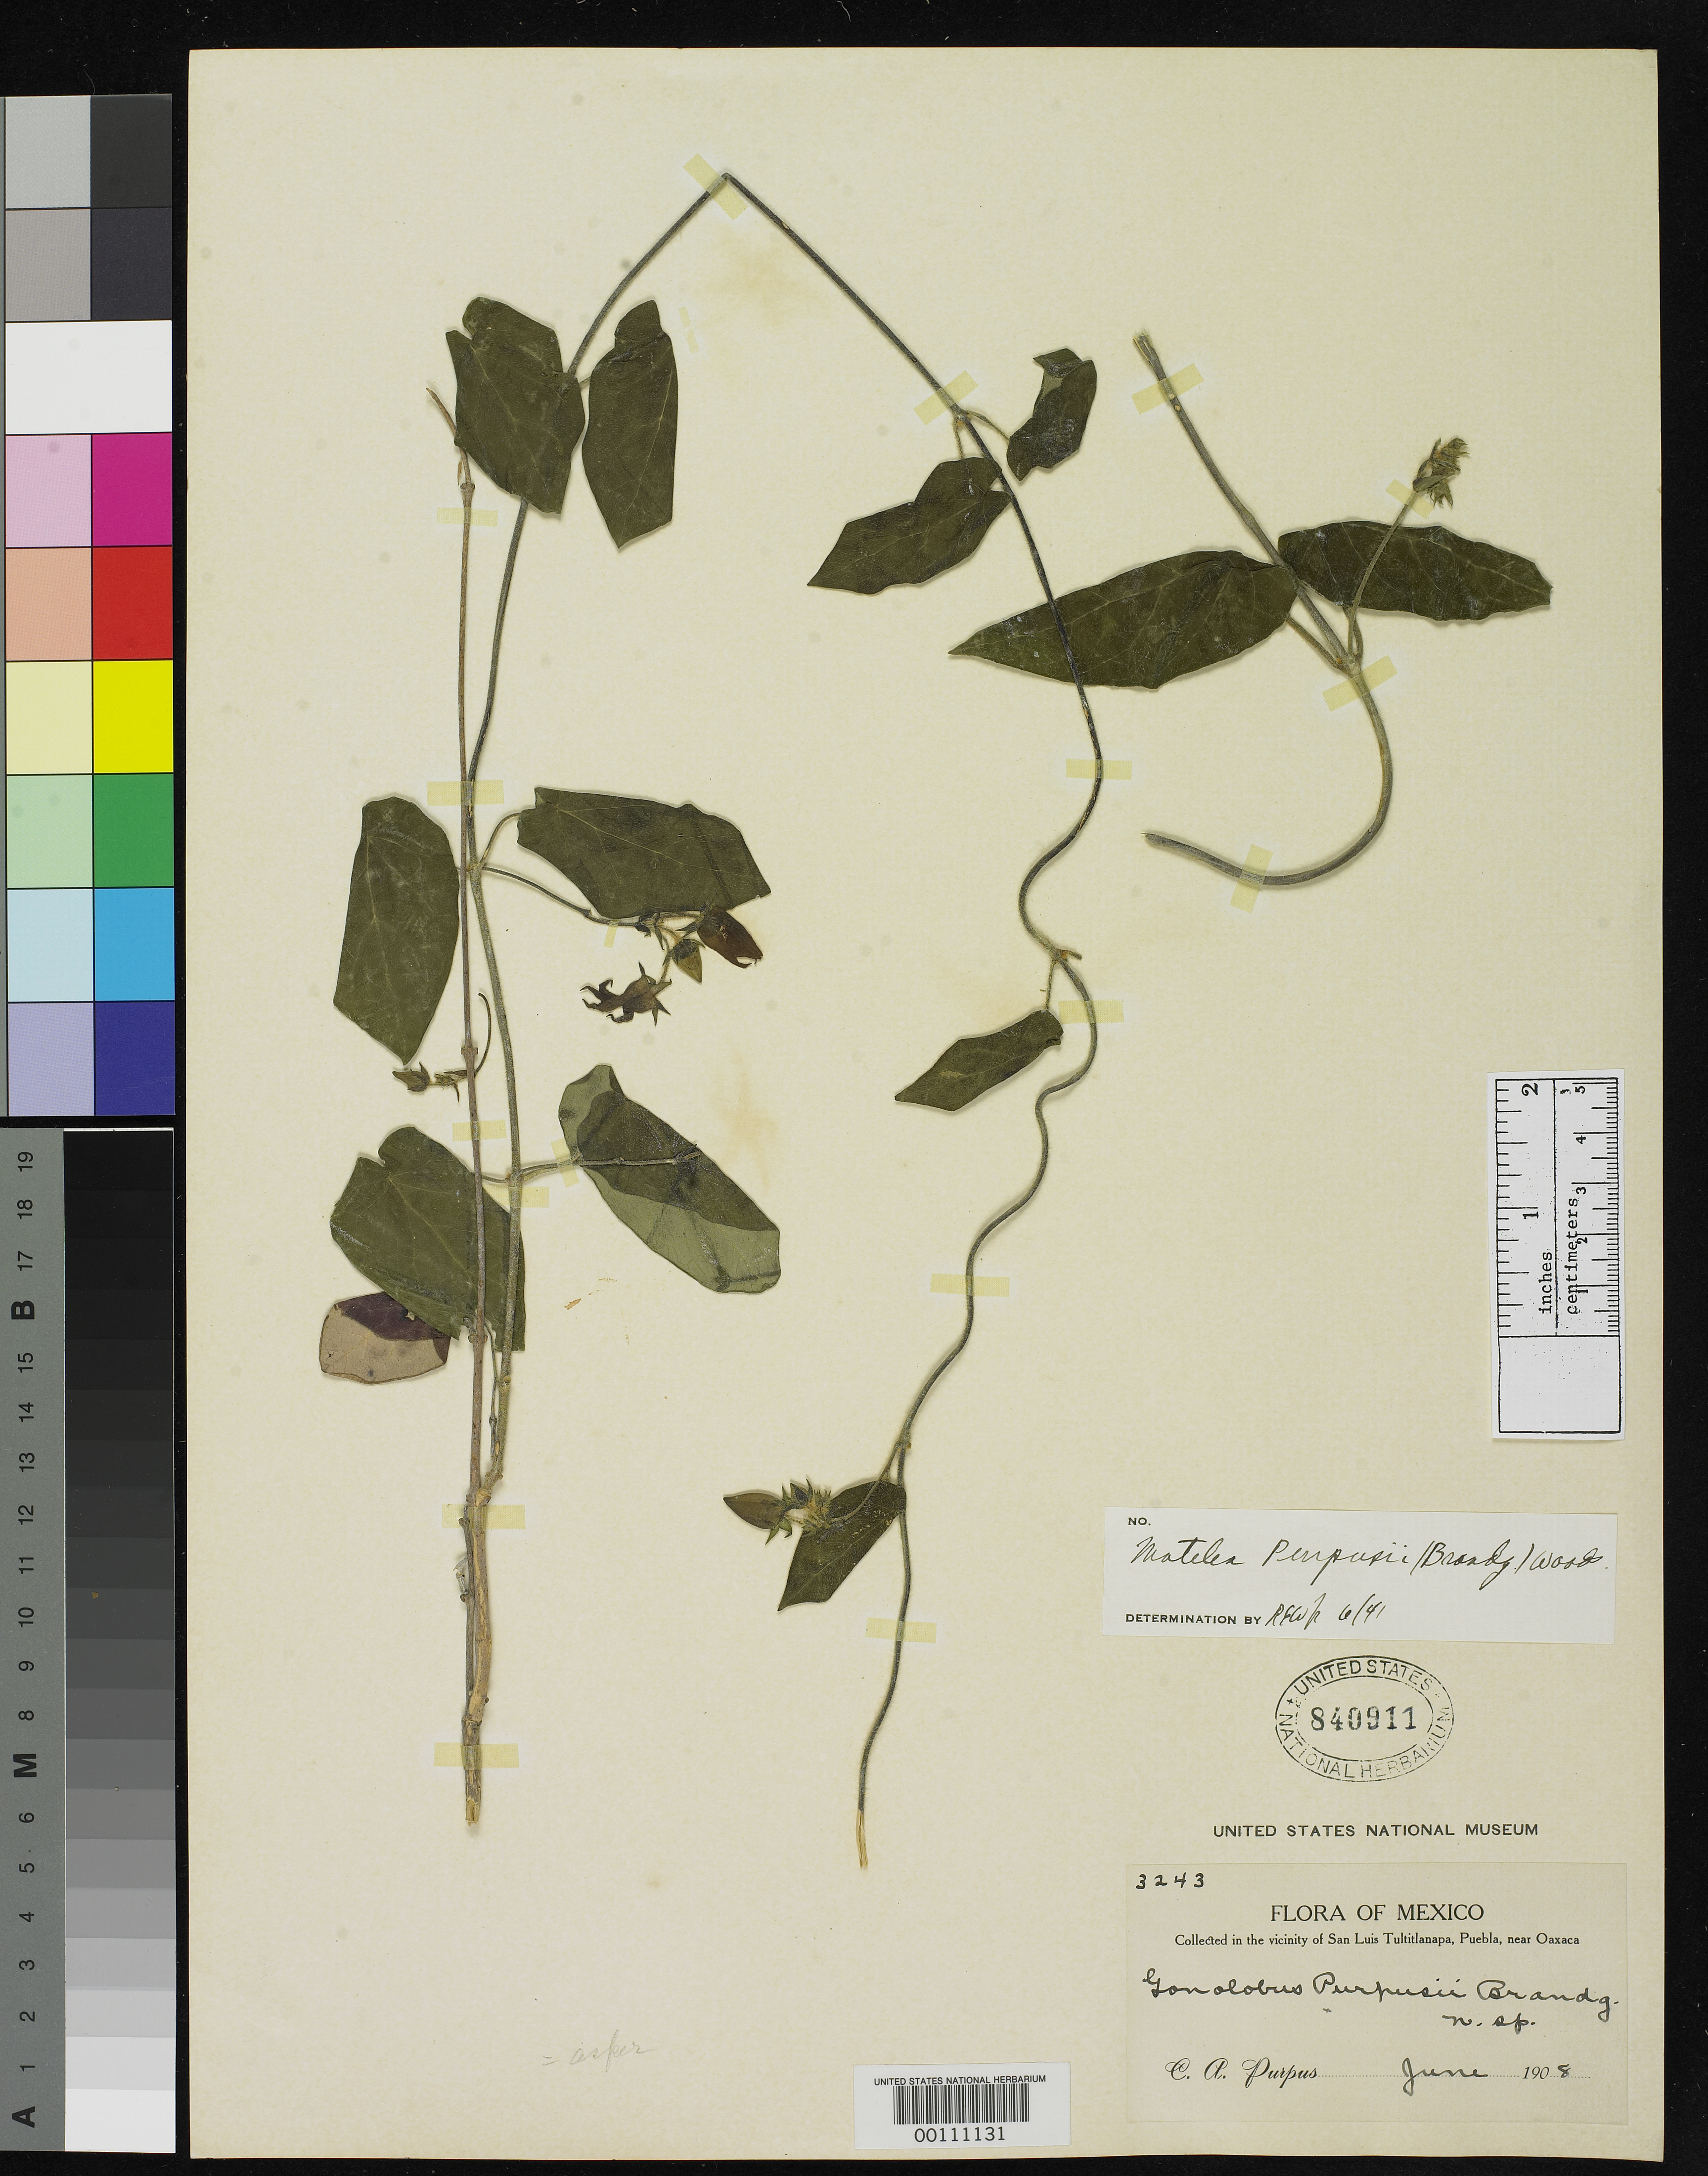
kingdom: Plantae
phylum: Tracheophyta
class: Magnoliopsida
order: Gentianales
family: Apocynaceae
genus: Gonolobus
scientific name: Gonolobus purpusii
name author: Brandegee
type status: Isotype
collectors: C. A. Purpus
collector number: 3243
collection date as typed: Jun 1908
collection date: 1908-06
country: Mexico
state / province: Oaxaca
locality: San Luis Tultitlanopa.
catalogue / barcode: US 840911